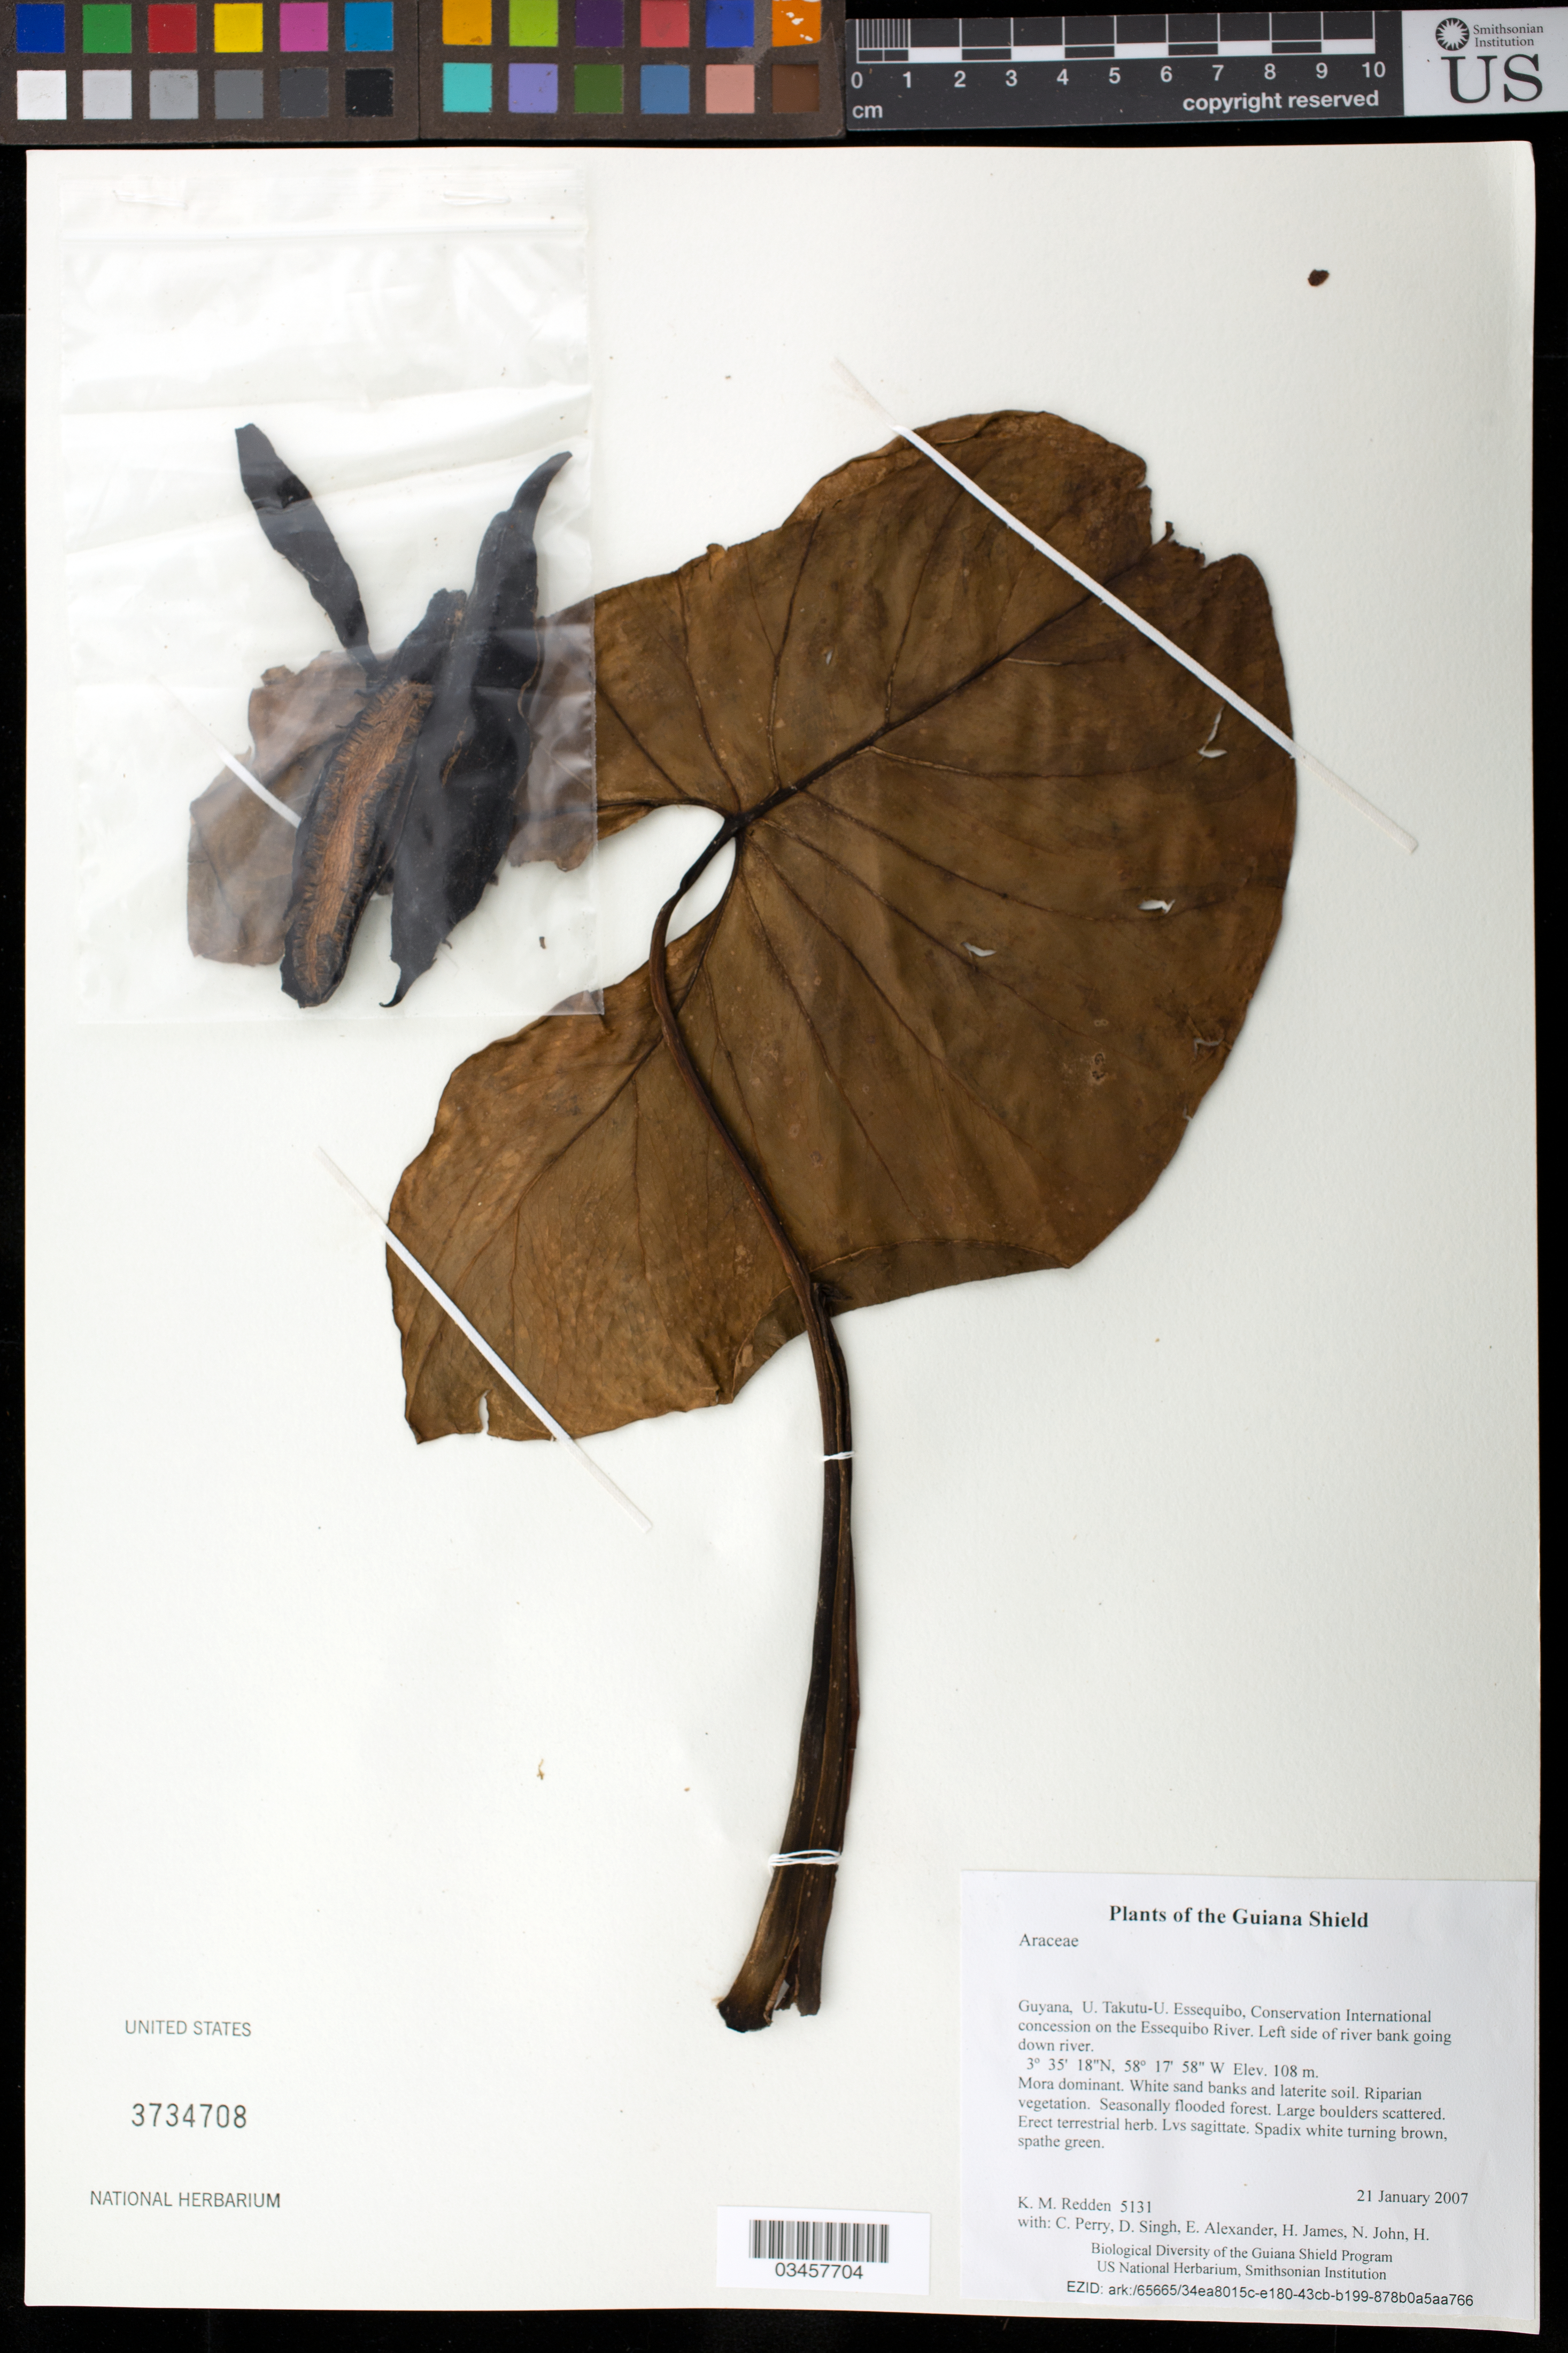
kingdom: Plantae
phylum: Tracheophyta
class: Liliopsida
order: Alismatales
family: Araceae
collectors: K. M. Redden, C. Perry, D. Singh, E. Alexander, H. James, N. John, H. Simon & E. Joseph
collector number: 5131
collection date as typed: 21 January 2007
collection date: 2007-01-21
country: Guyana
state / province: U. Takutu-U. Essequibo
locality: Conservation International concession on the Essequibo River. Left side of river bank going down river.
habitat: Mora dominant. White sand banks and laterite soil. Riparian vegetation. Seasonally flooded forest. Large boulders scattered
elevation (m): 108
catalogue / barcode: US 3734708